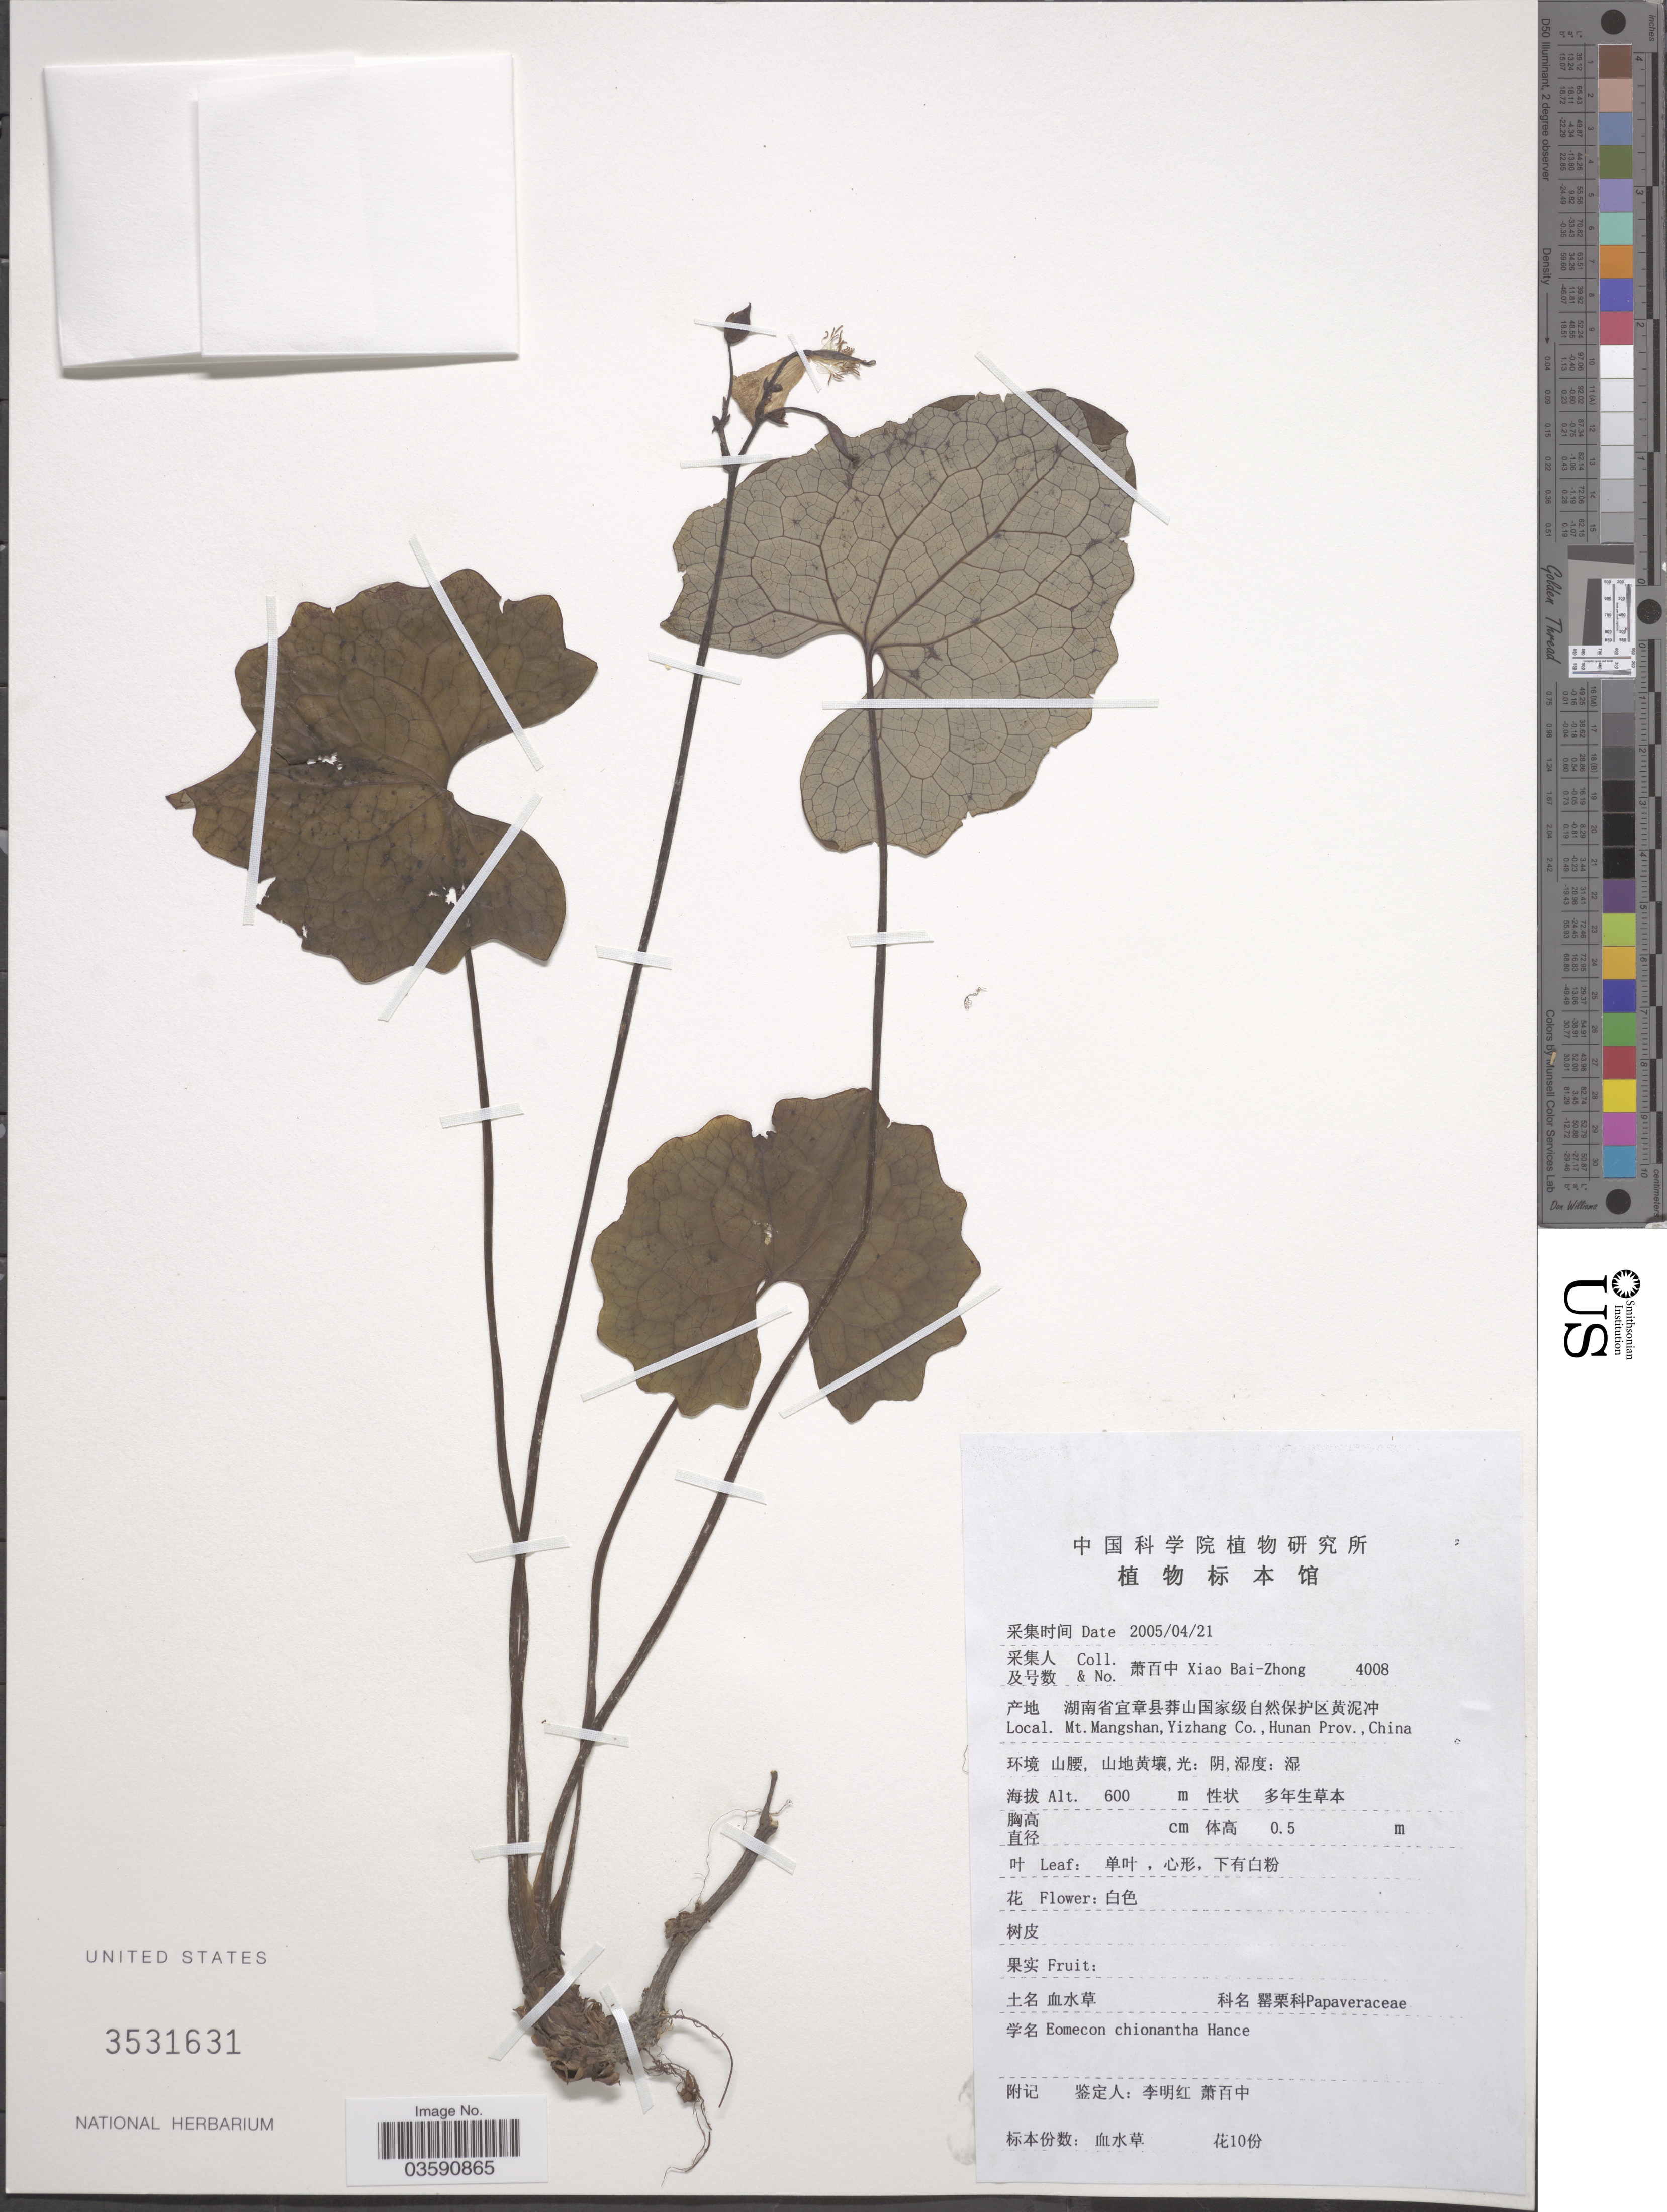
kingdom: Plantae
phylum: Tracheophyta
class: Magnoliopsida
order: Ranunculales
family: Papaveraceae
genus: Eomecon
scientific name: Eomecon chionantha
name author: Hance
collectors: B. Z. Xiao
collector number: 4008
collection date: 2005-04-21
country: China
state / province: Hunan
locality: Mt. Mangshan, Yizhang Co.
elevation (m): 600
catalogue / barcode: US 3531631